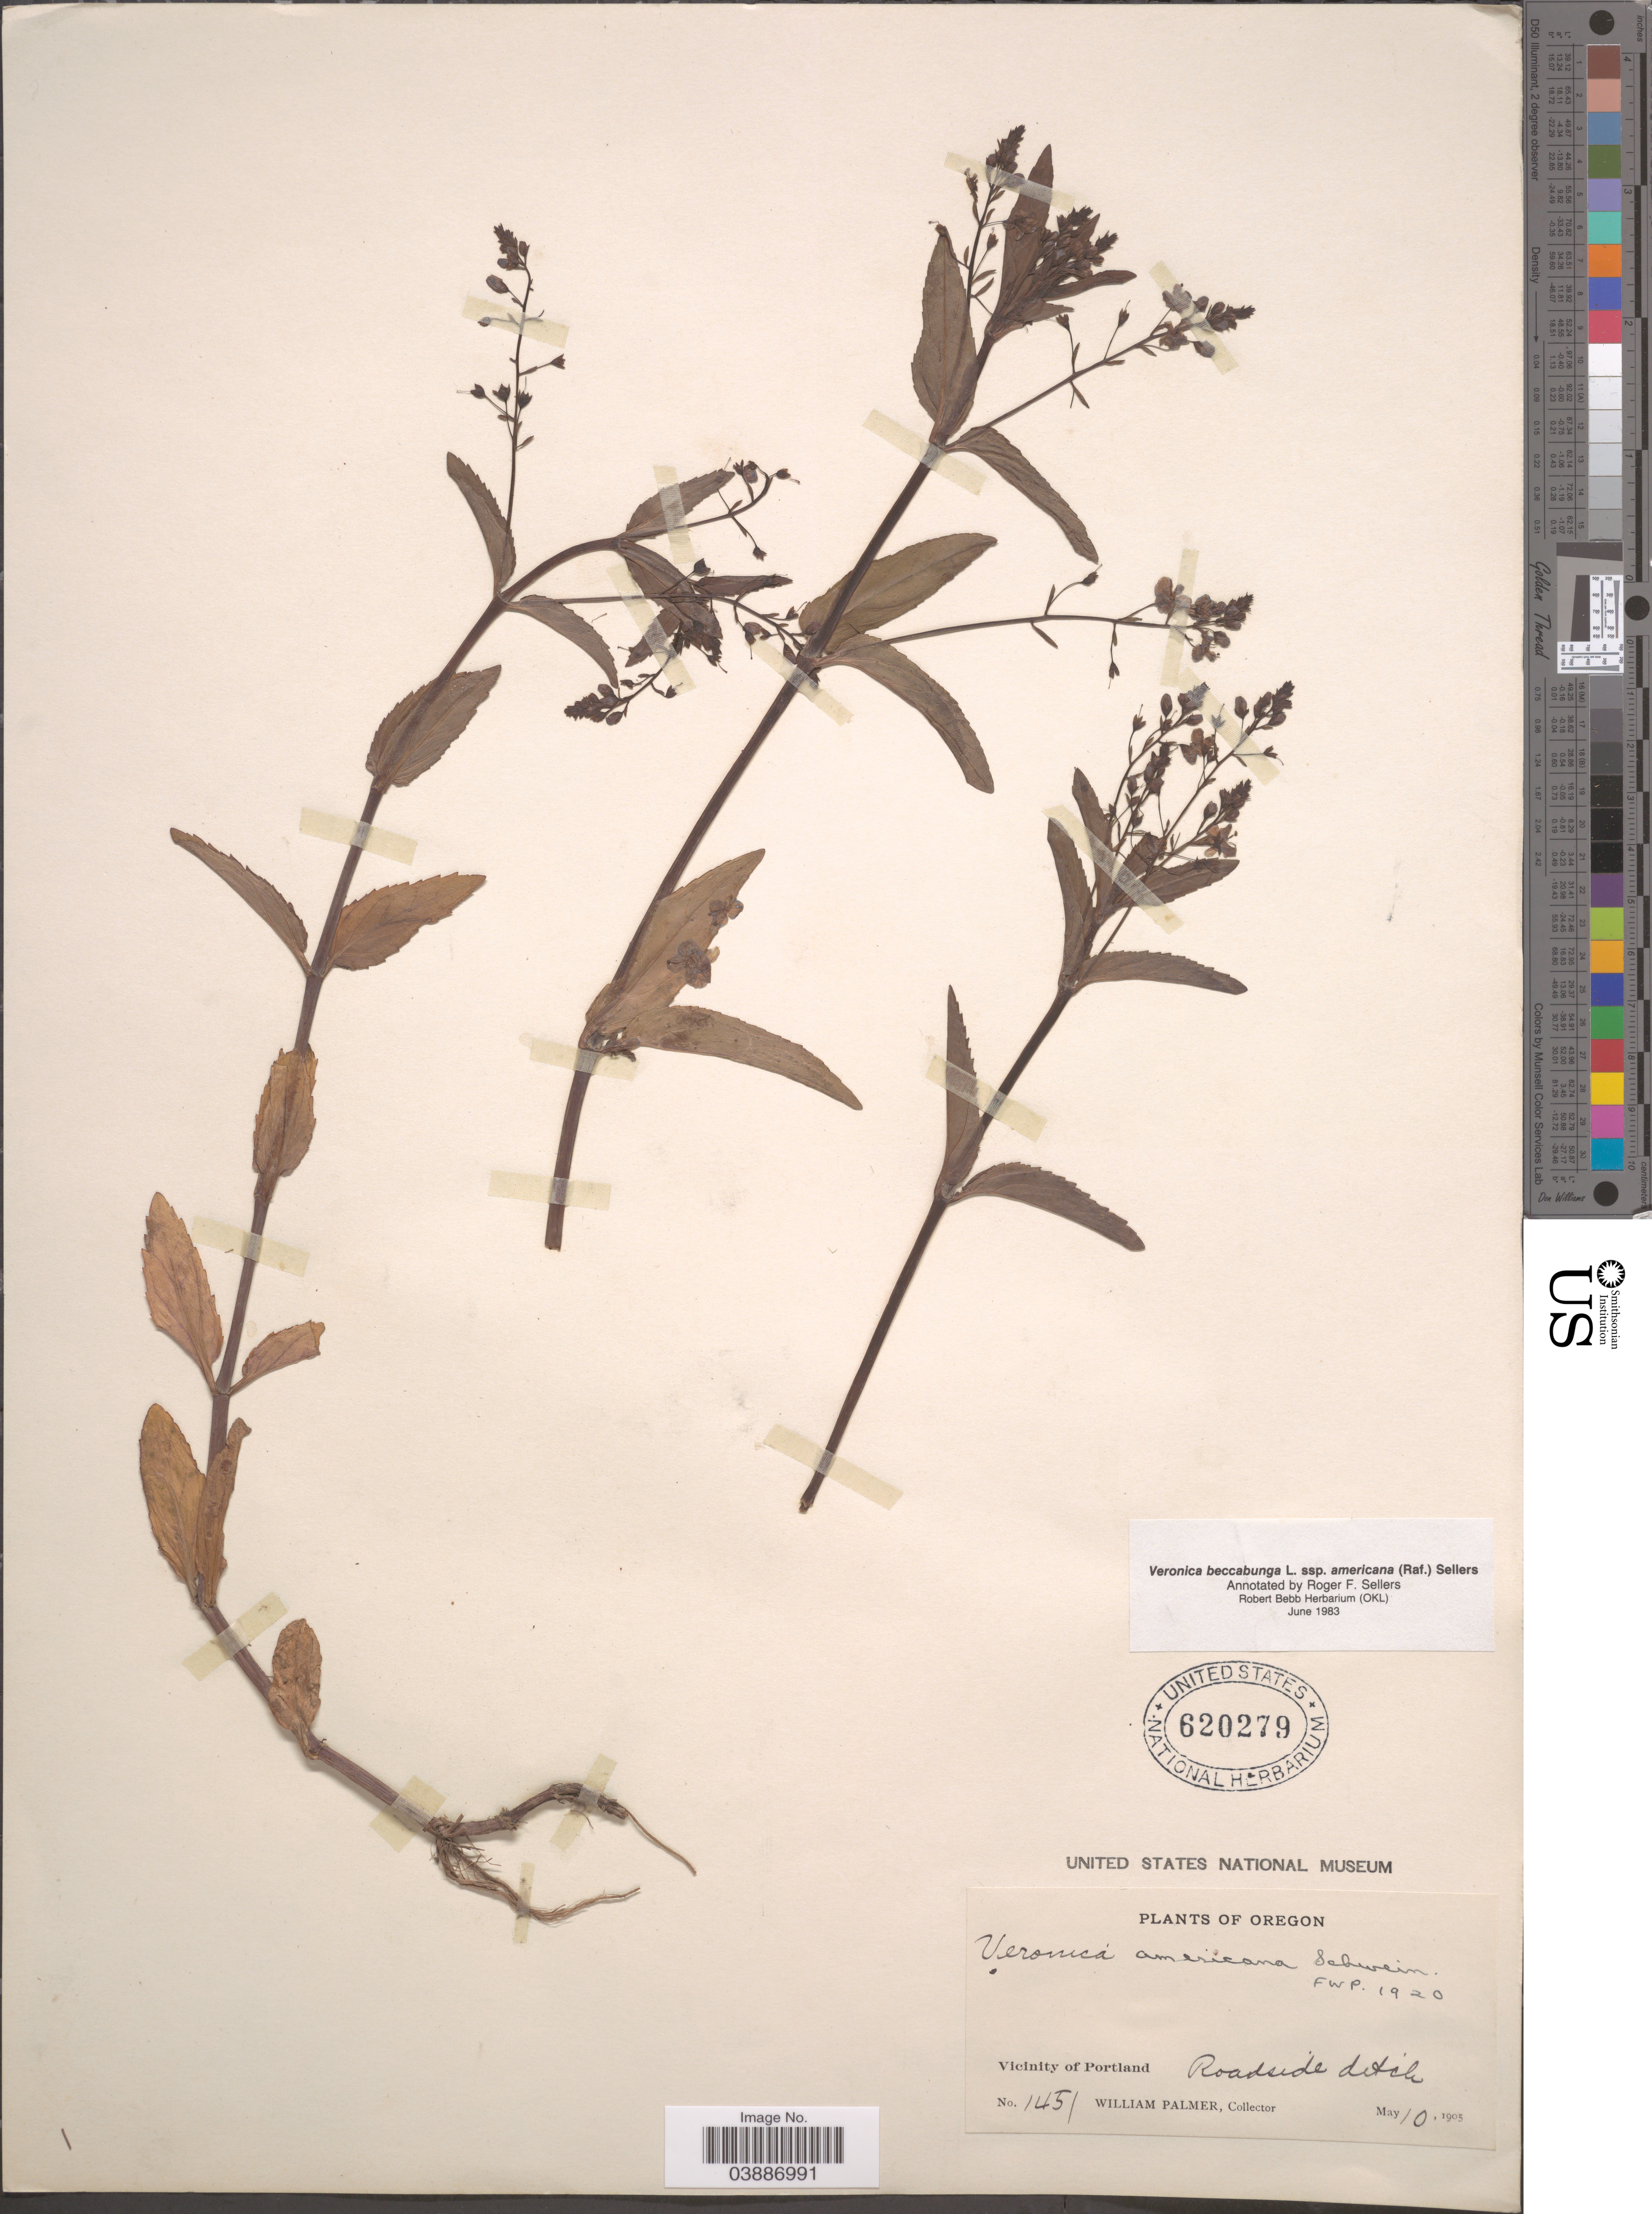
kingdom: Plantae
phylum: Tracheophyta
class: Magnoliopsida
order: Lamiales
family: Plantaginaceae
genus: Veronica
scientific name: Veronica beccabunga subsp. americana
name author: Raf.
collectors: W. Palmer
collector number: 1451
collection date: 1905-05-10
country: United States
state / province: Oregon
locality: Vicinity of Portland, Roadside ditch.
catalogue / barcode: US 620279